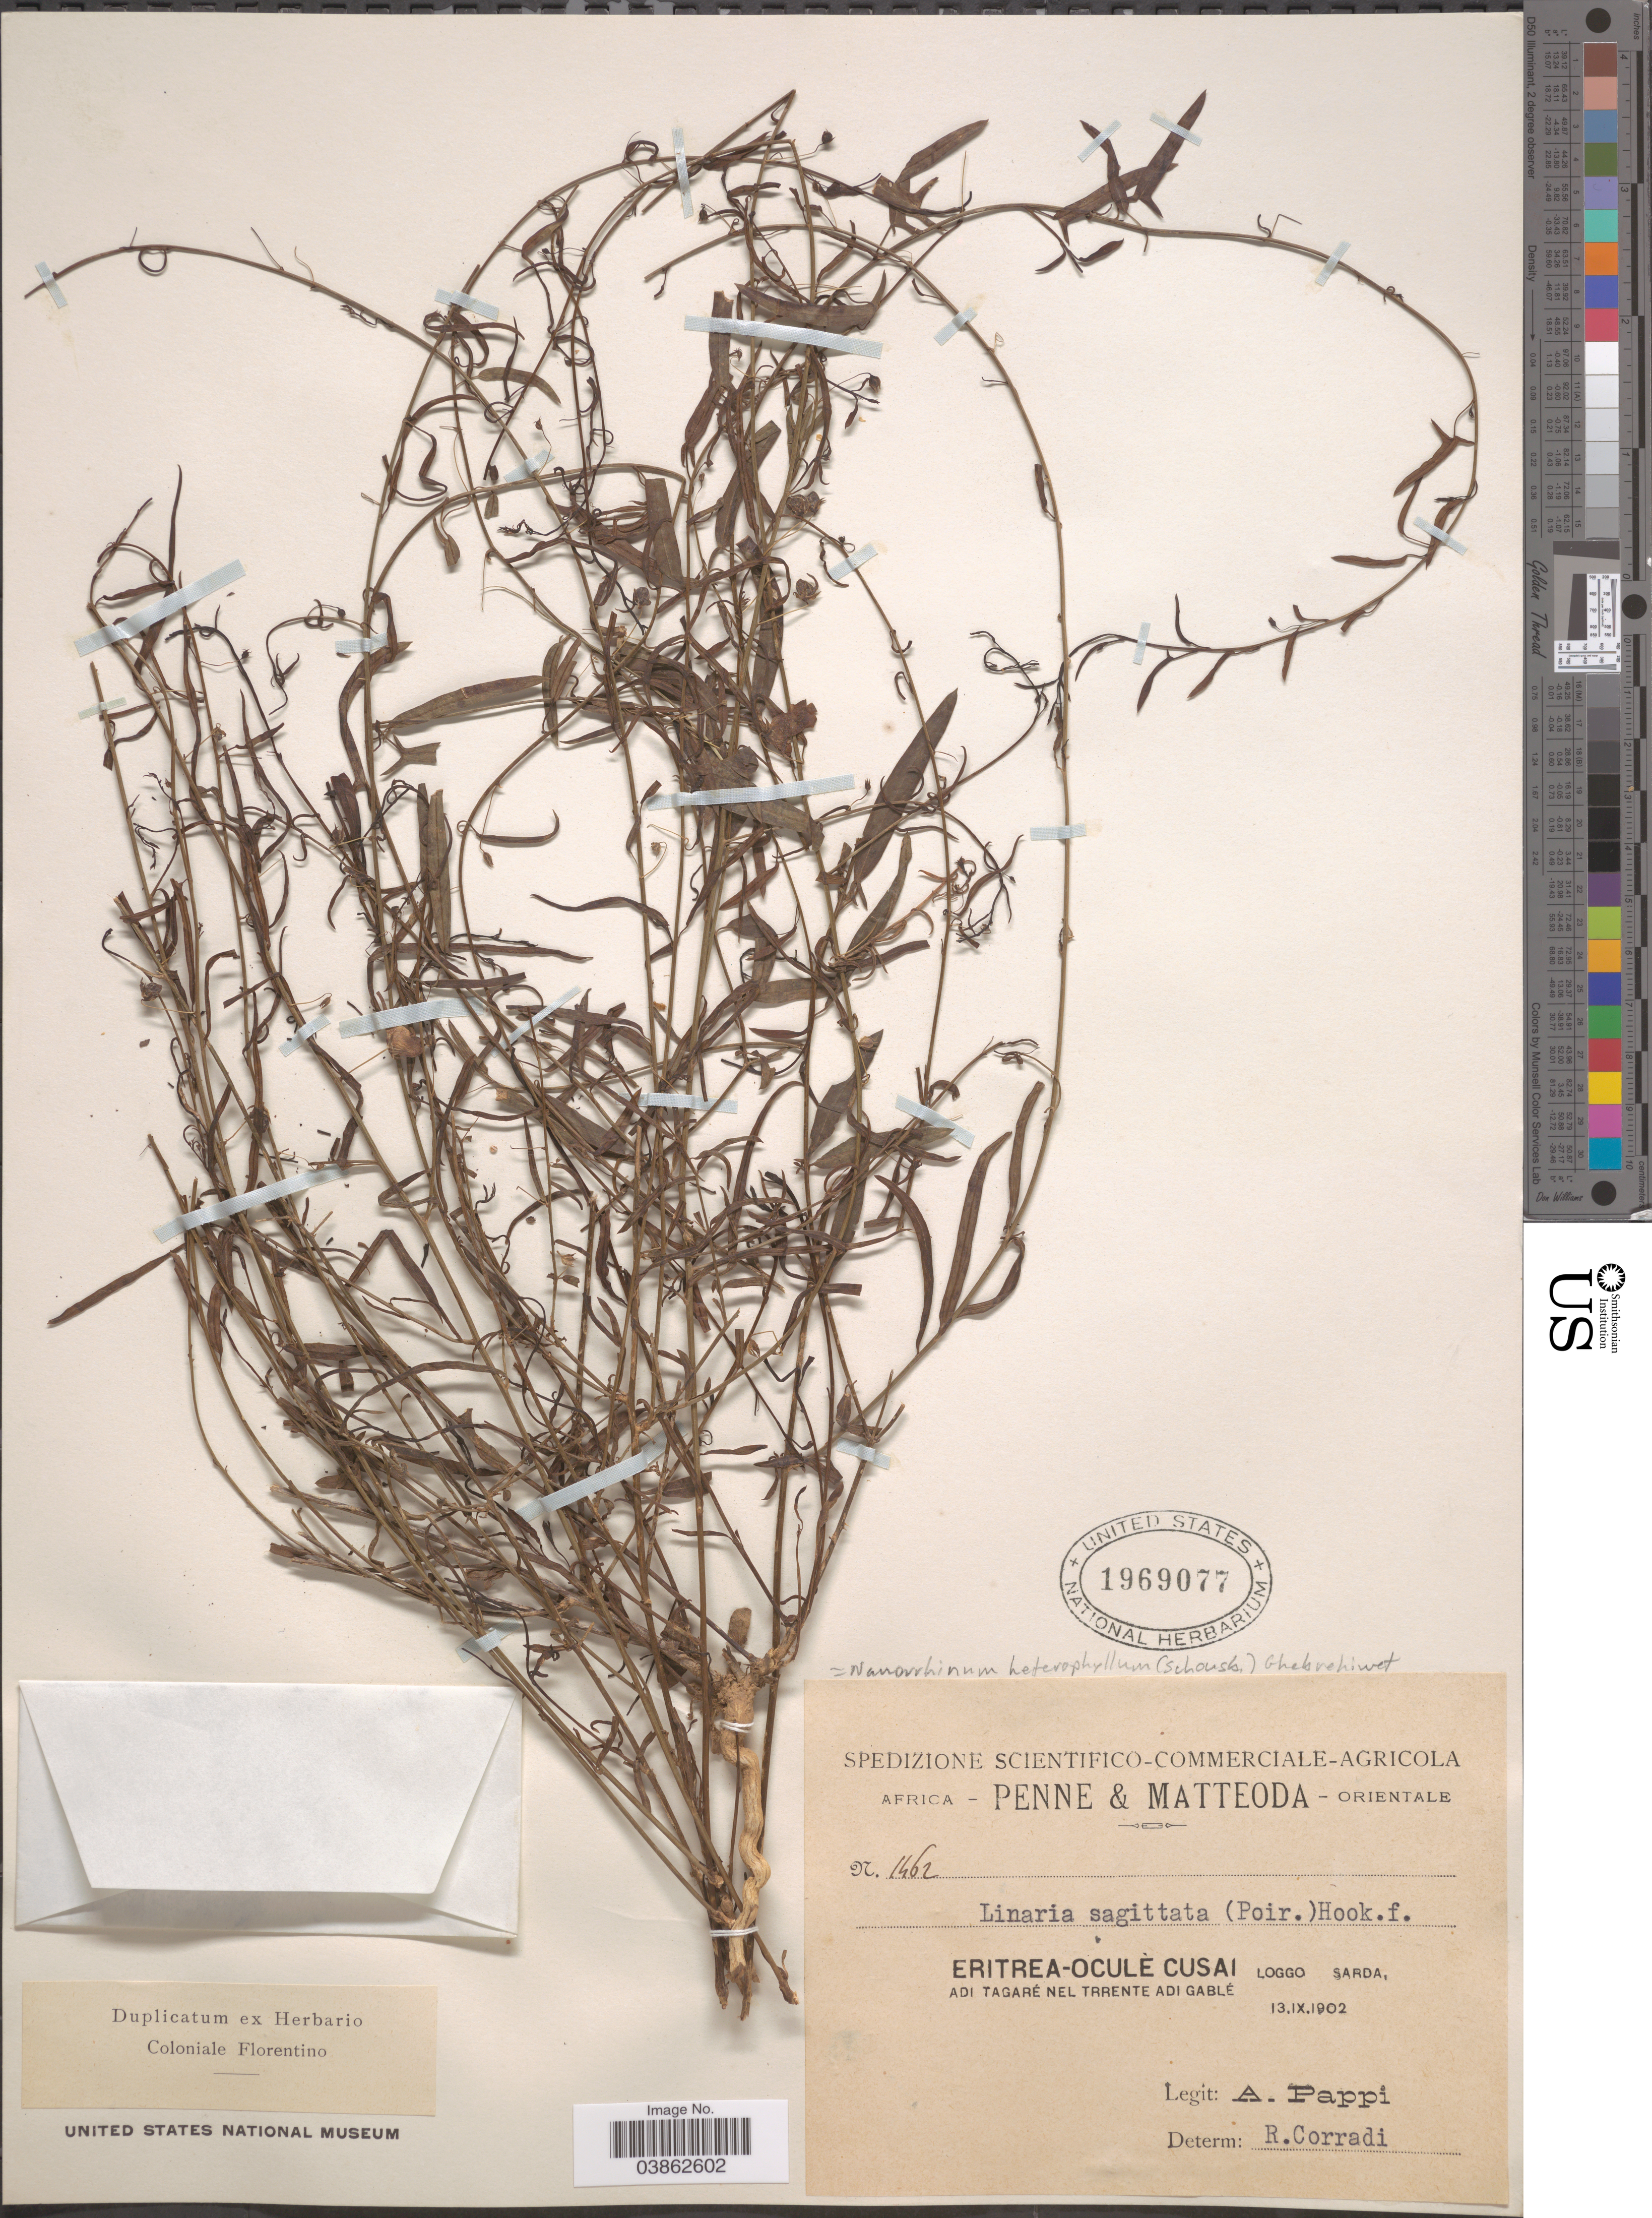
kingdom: Plantae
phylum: Tracheophyta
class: Magnoliopsida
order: Lamiales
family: Plantaginaceae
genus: Nanorrhinum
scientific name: Nanorrhinum sagittatum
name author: (Poir.) Yousefi & Zarre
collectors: A. Pappi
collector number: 1462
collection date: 1902-09-13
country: Eritrea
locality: Penne & Matteoda Orientale. Eritrea-Oculè Cusai. Loggo sarda adi tagaré nel trrente adi Gablé.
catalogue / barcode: US 1969077